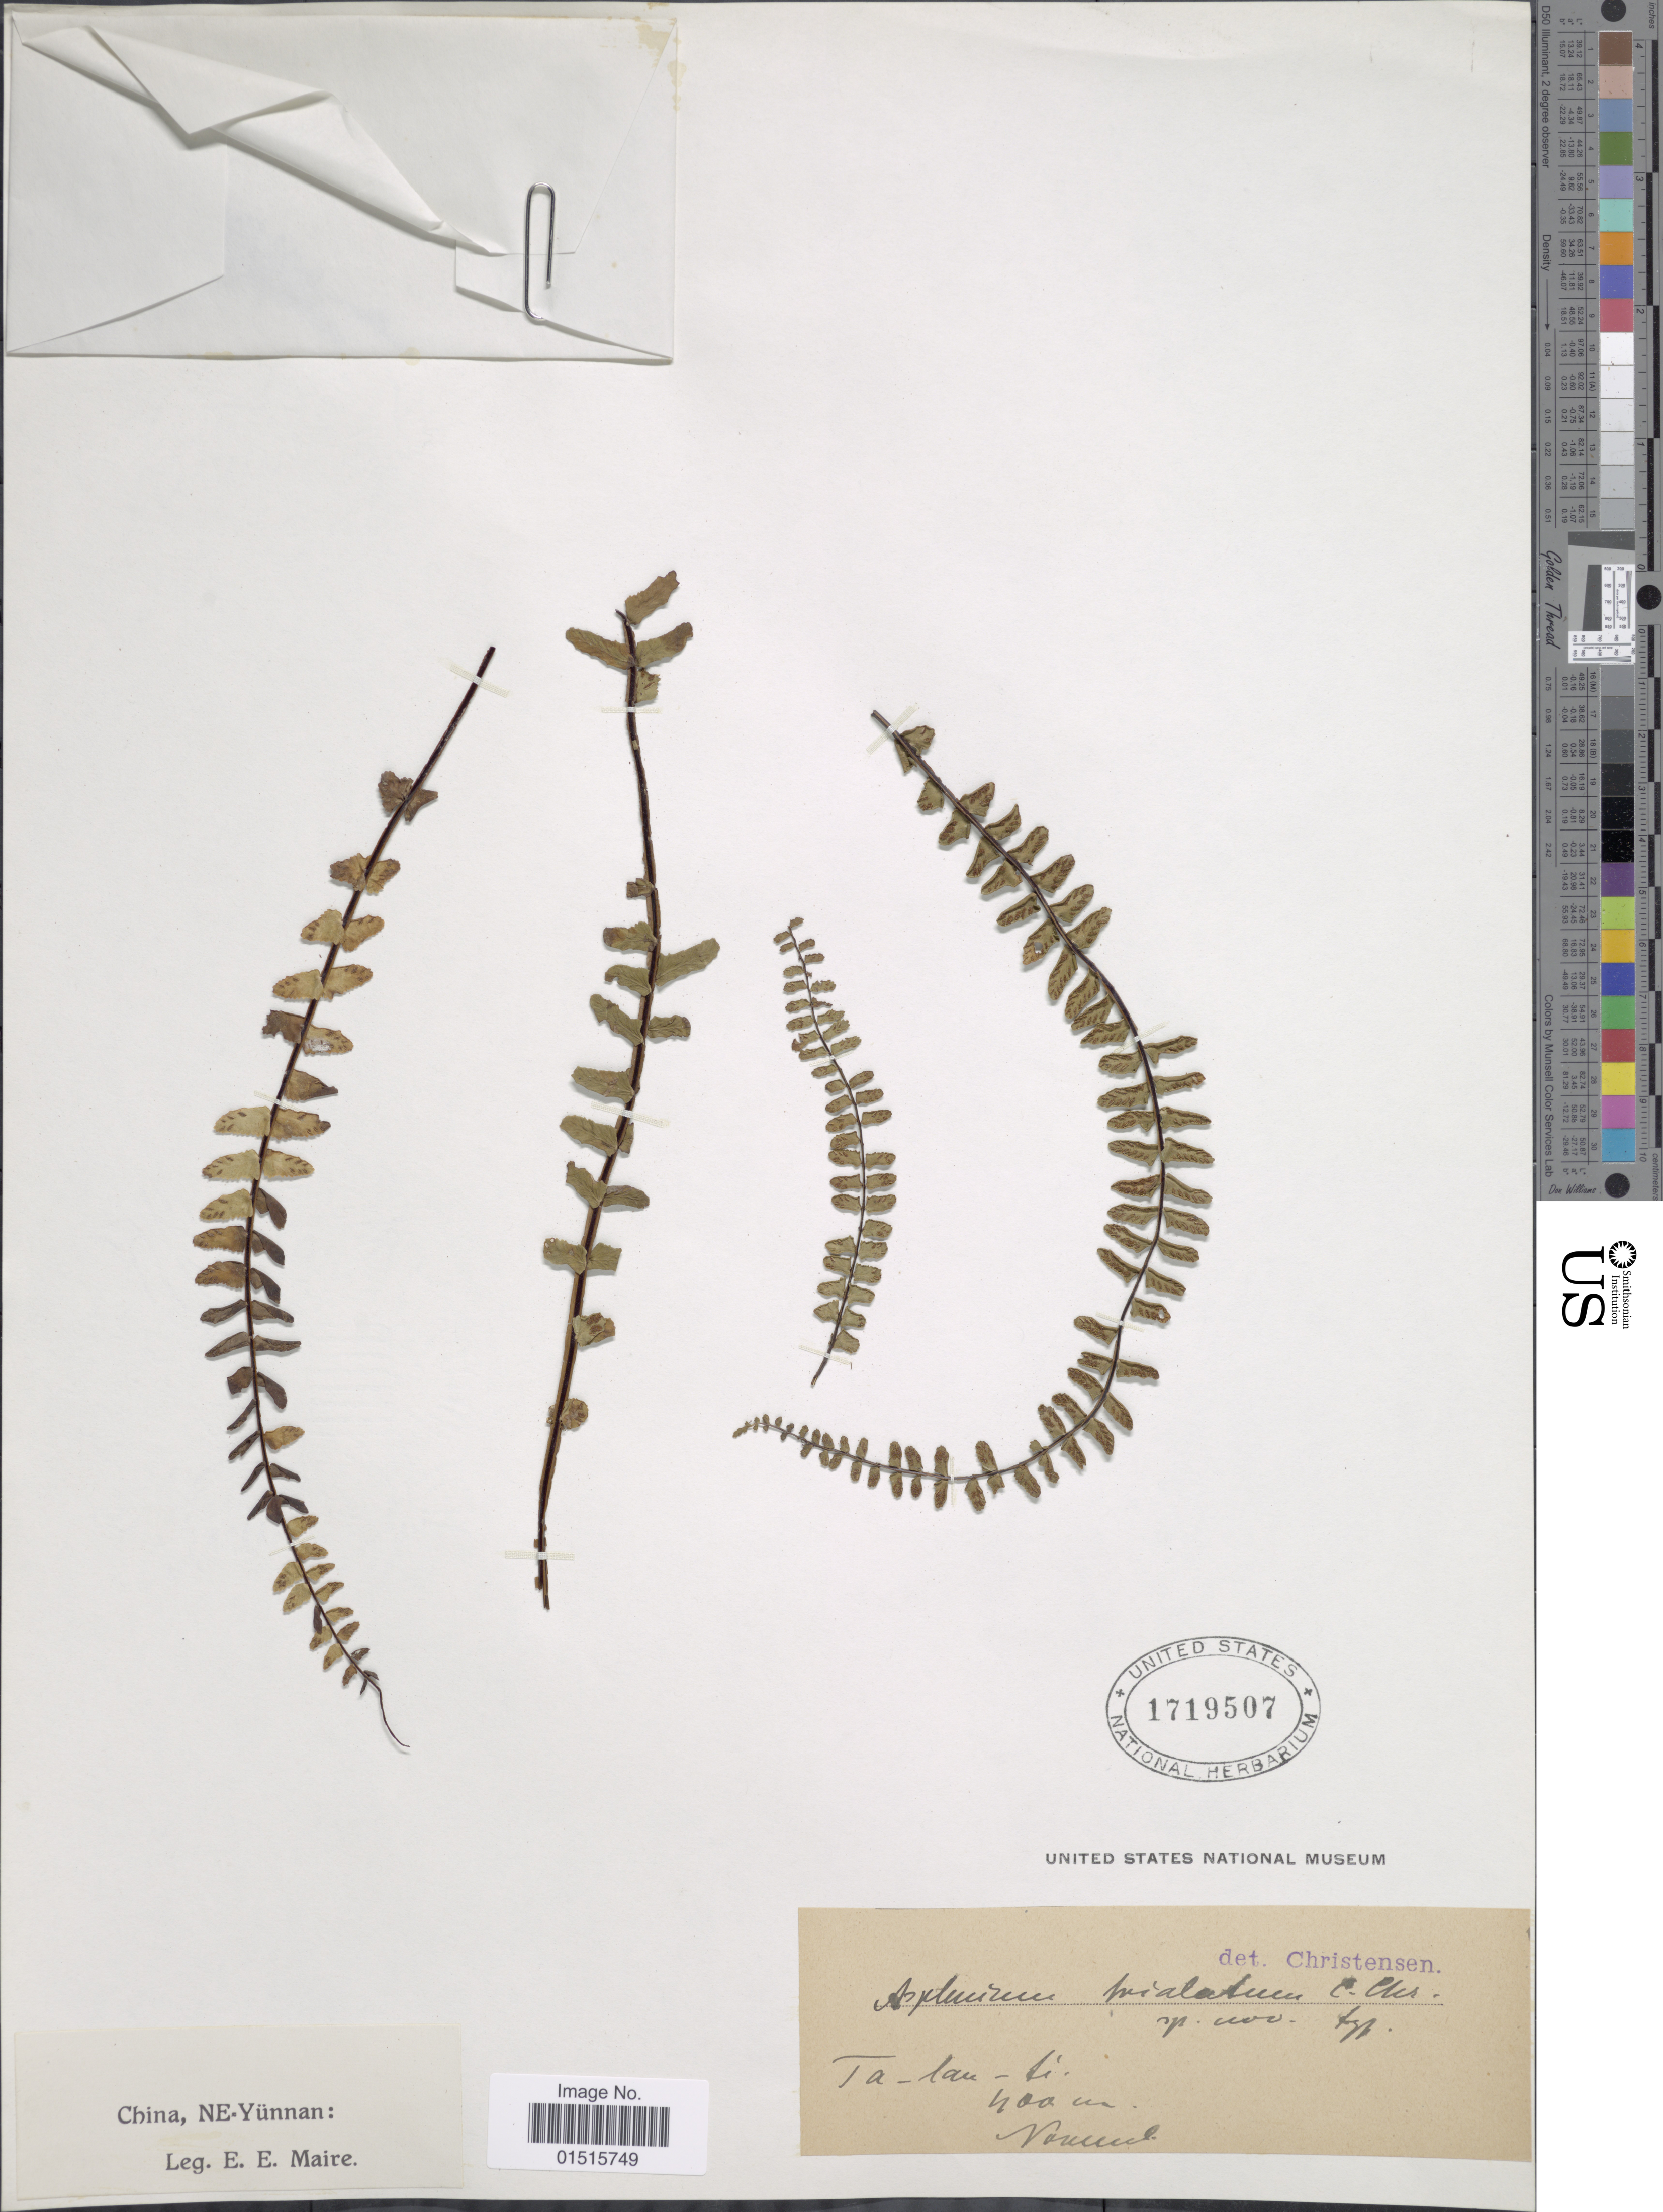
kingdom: Plantae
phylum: Tracheophyta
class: Polypodiopsida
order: Polypodiales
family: Aspleniaceae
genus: Asplenium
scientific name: Asplenium trialatum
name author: C. Chr.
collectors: E. E. Maire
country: China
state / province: Yunnan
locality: Ta-lau-ti. NE-Yunnan.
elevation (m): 400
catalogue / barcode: US 1719507